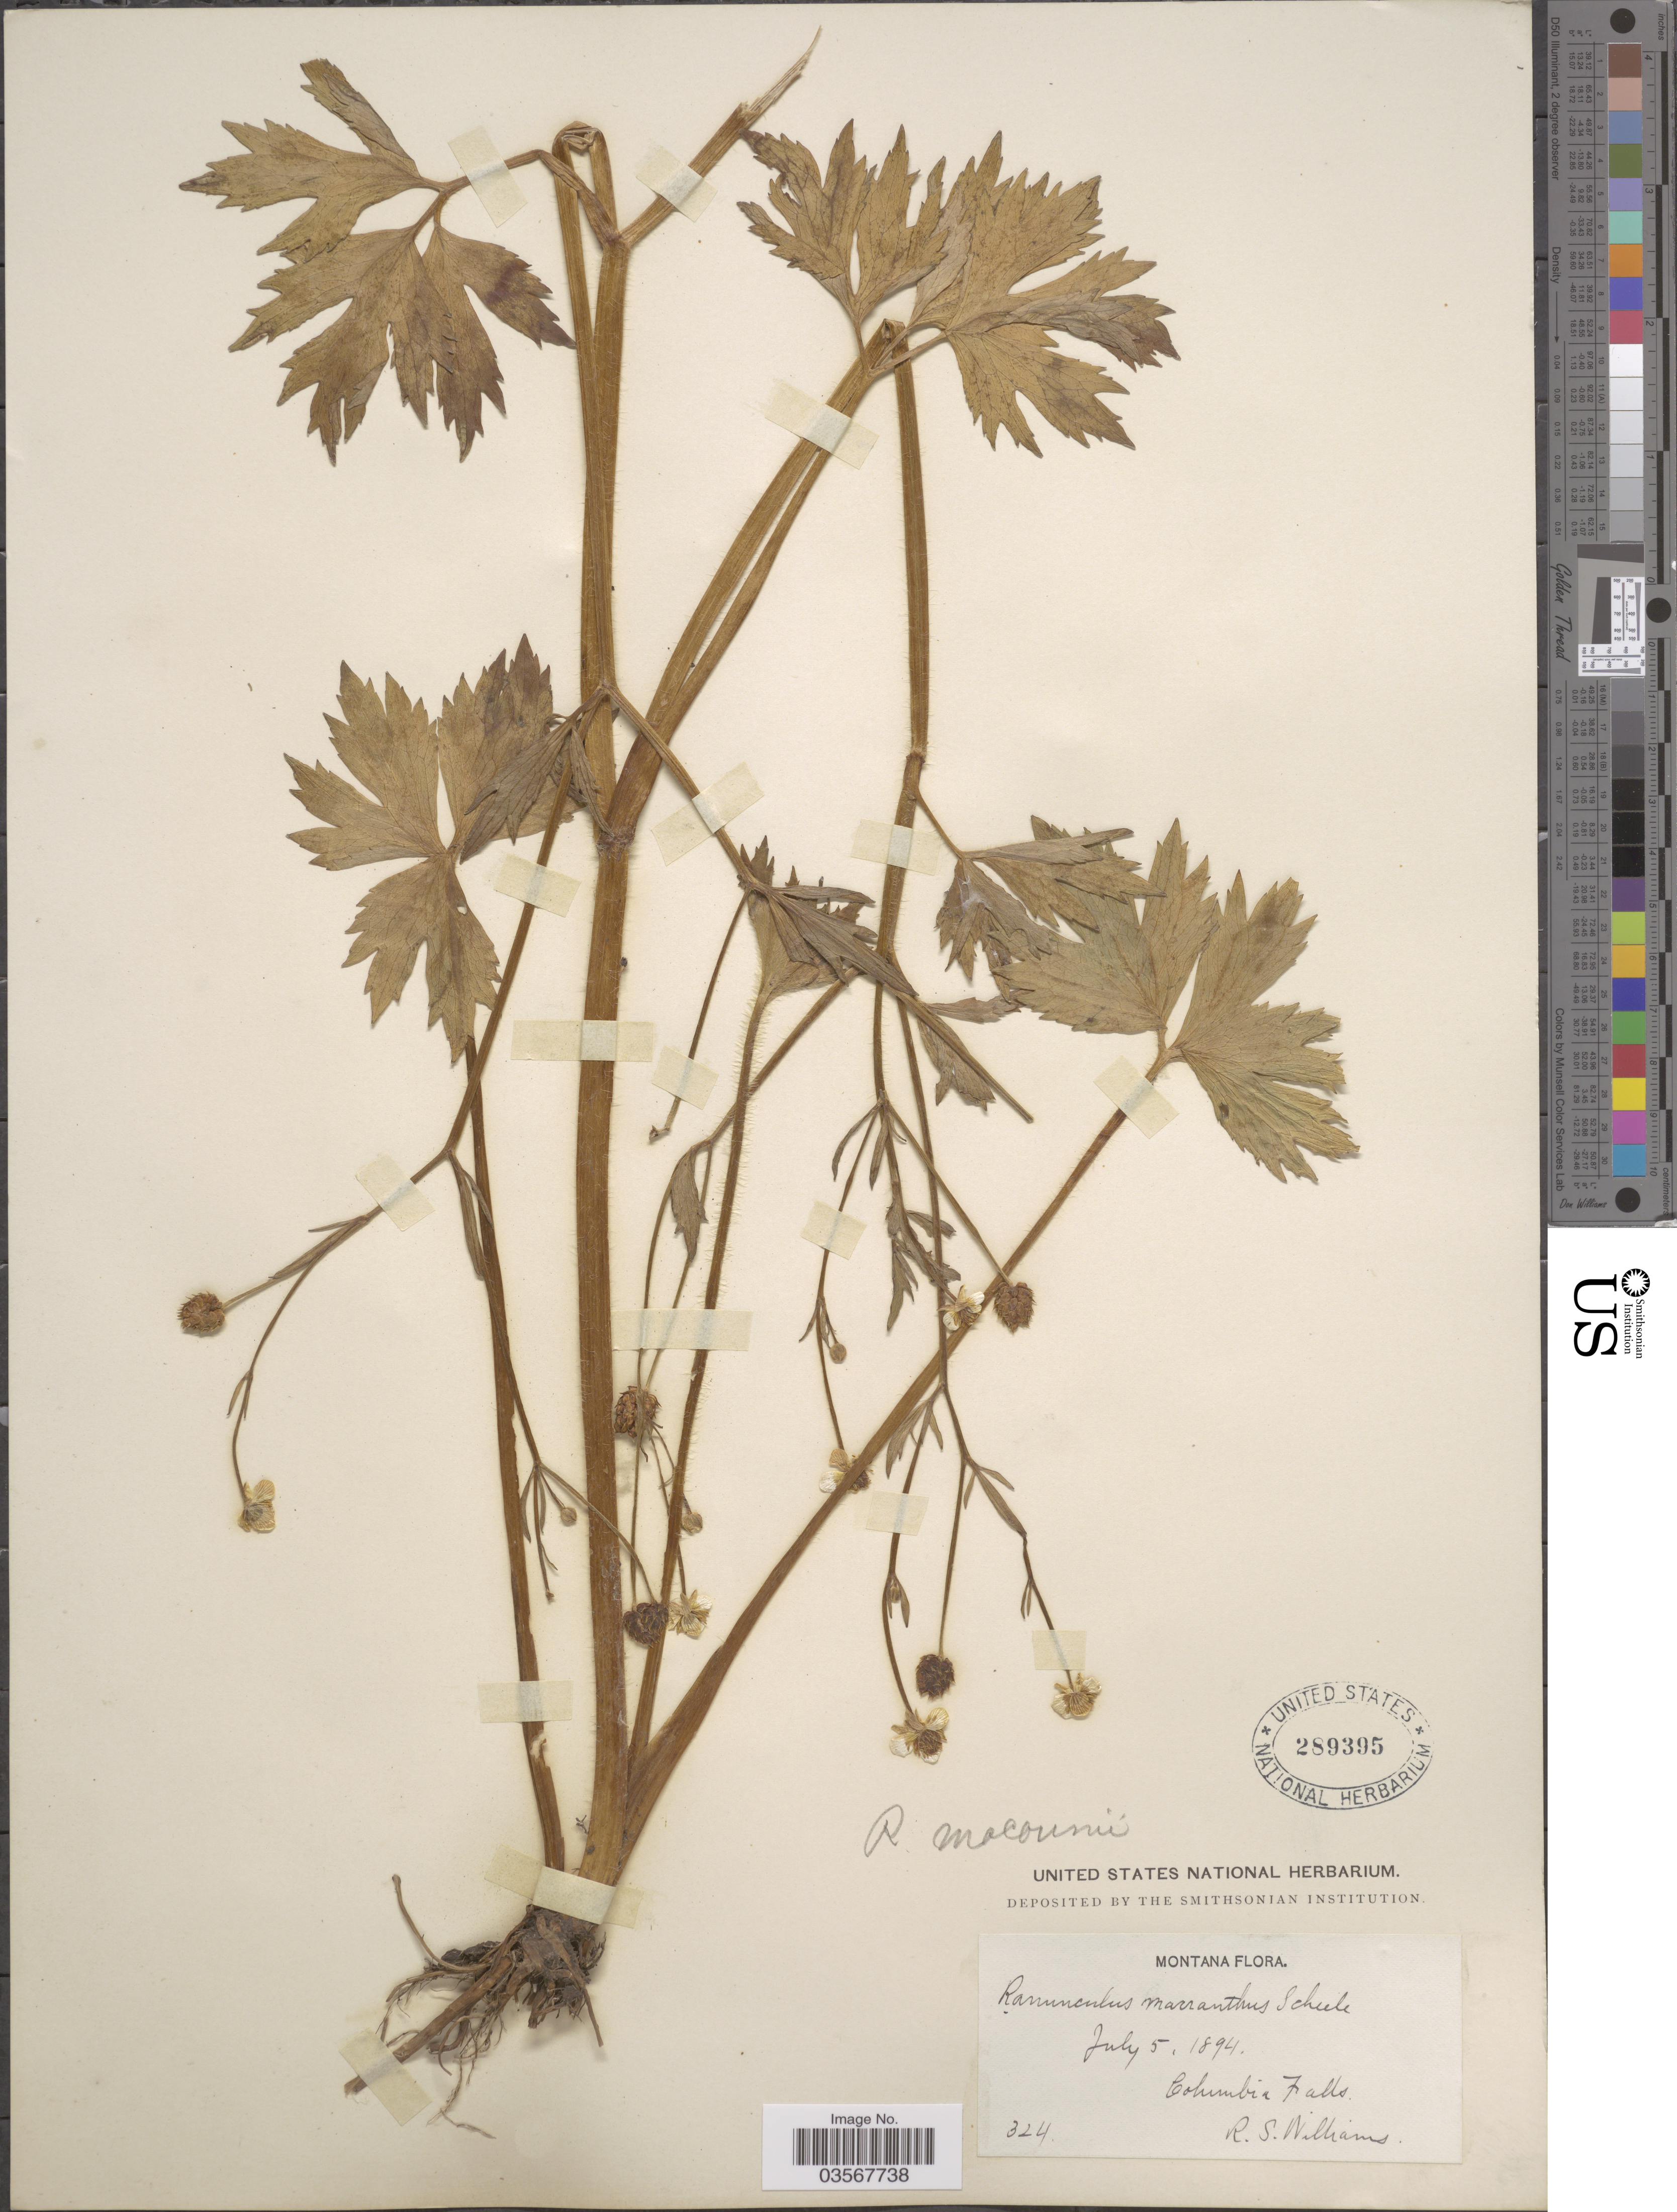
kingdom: Plantae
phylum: Tracheophyta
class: Magnoliopsida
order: Ranunculales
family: Ranunculaceae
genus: Ranunculus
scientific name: Ranunculus macounii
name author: Britton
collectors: R. S. Williams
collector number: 324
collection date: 1894-07-05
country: United States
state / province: Montana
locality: Columbia Falls.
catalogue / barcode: US 289395